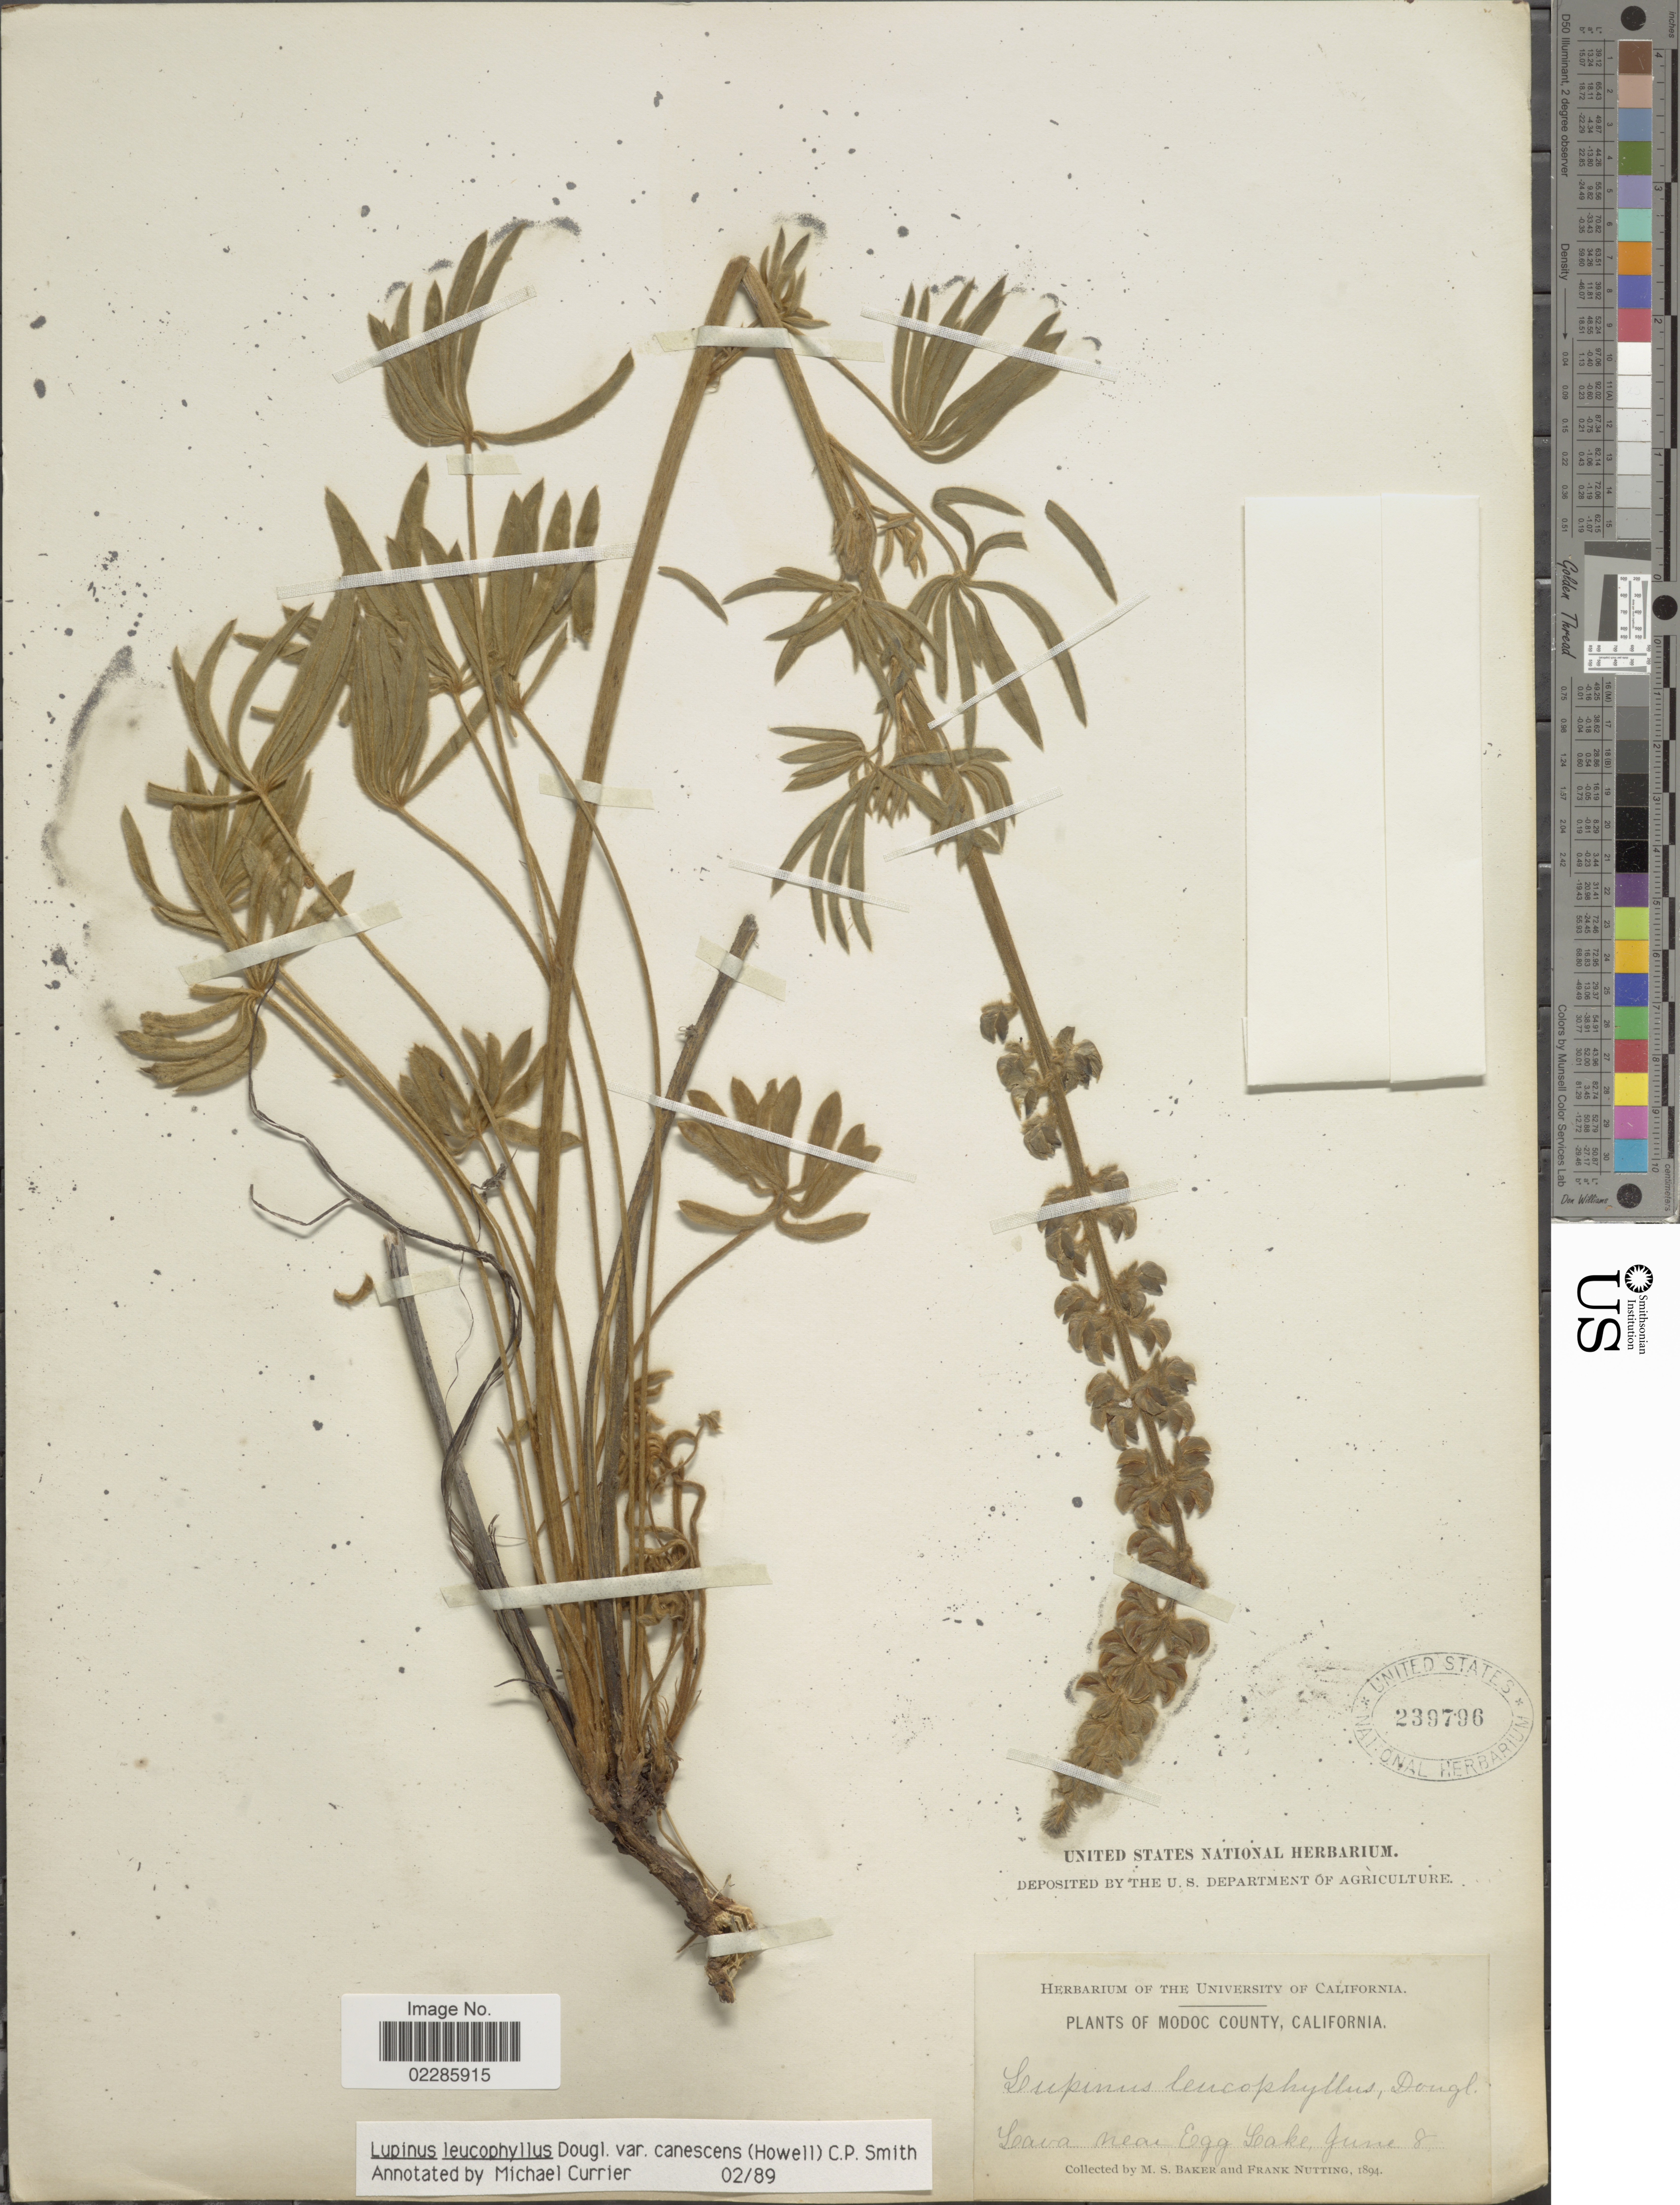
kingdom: Plantae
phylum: Tracheophyta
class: Magnoliopsida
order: Fabales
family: Fabaceae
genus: Lupinus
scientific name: Lupinus leucophyllus var. canescens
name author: (Howell) C.P. Sm.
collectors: M. S. Baker & F. Nutting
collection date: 1894-06-08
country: United States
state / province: California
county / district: Modoc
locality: Modoc County, Lava near Egg Lake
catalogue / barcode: US 239796